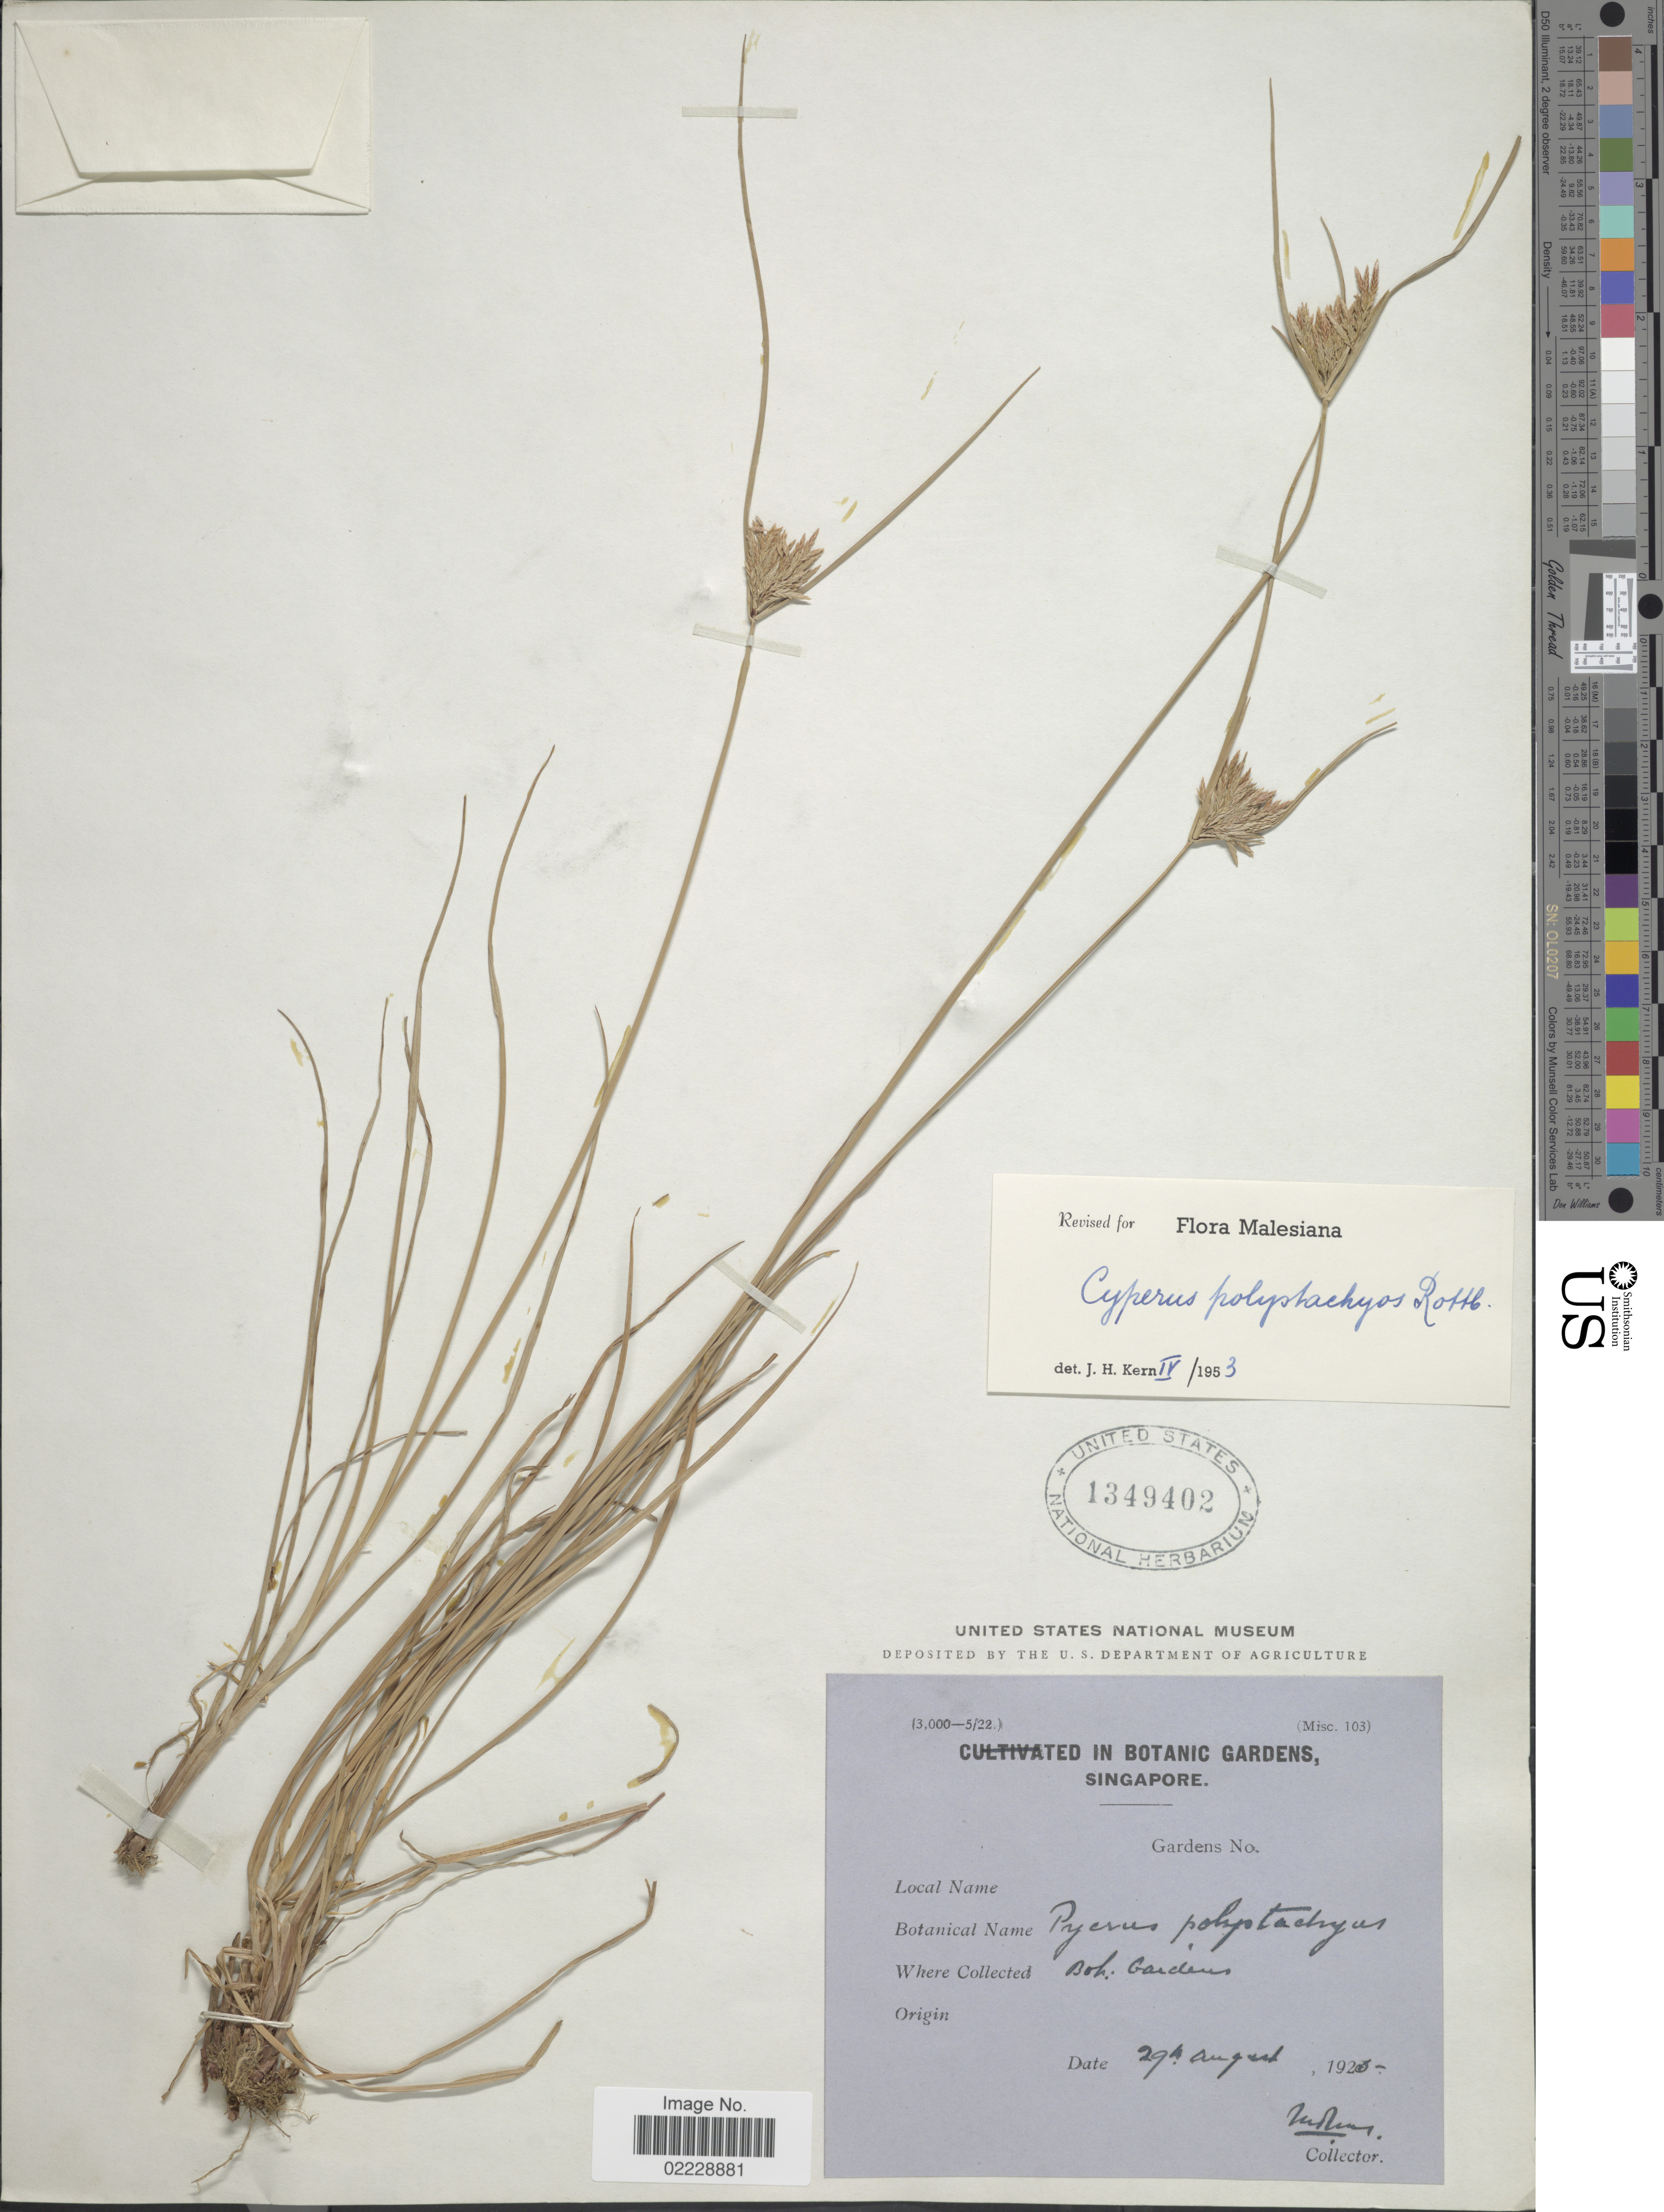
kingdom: Plantae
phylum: Tracheophyta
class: Liliopsida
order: Poales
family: Cyperaceae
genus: Cyperus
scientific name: Cyperus polystachyos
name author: Rottb.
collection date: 1925-08-29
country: Singapore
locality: Bot. Gardens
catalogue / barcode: US 1349402